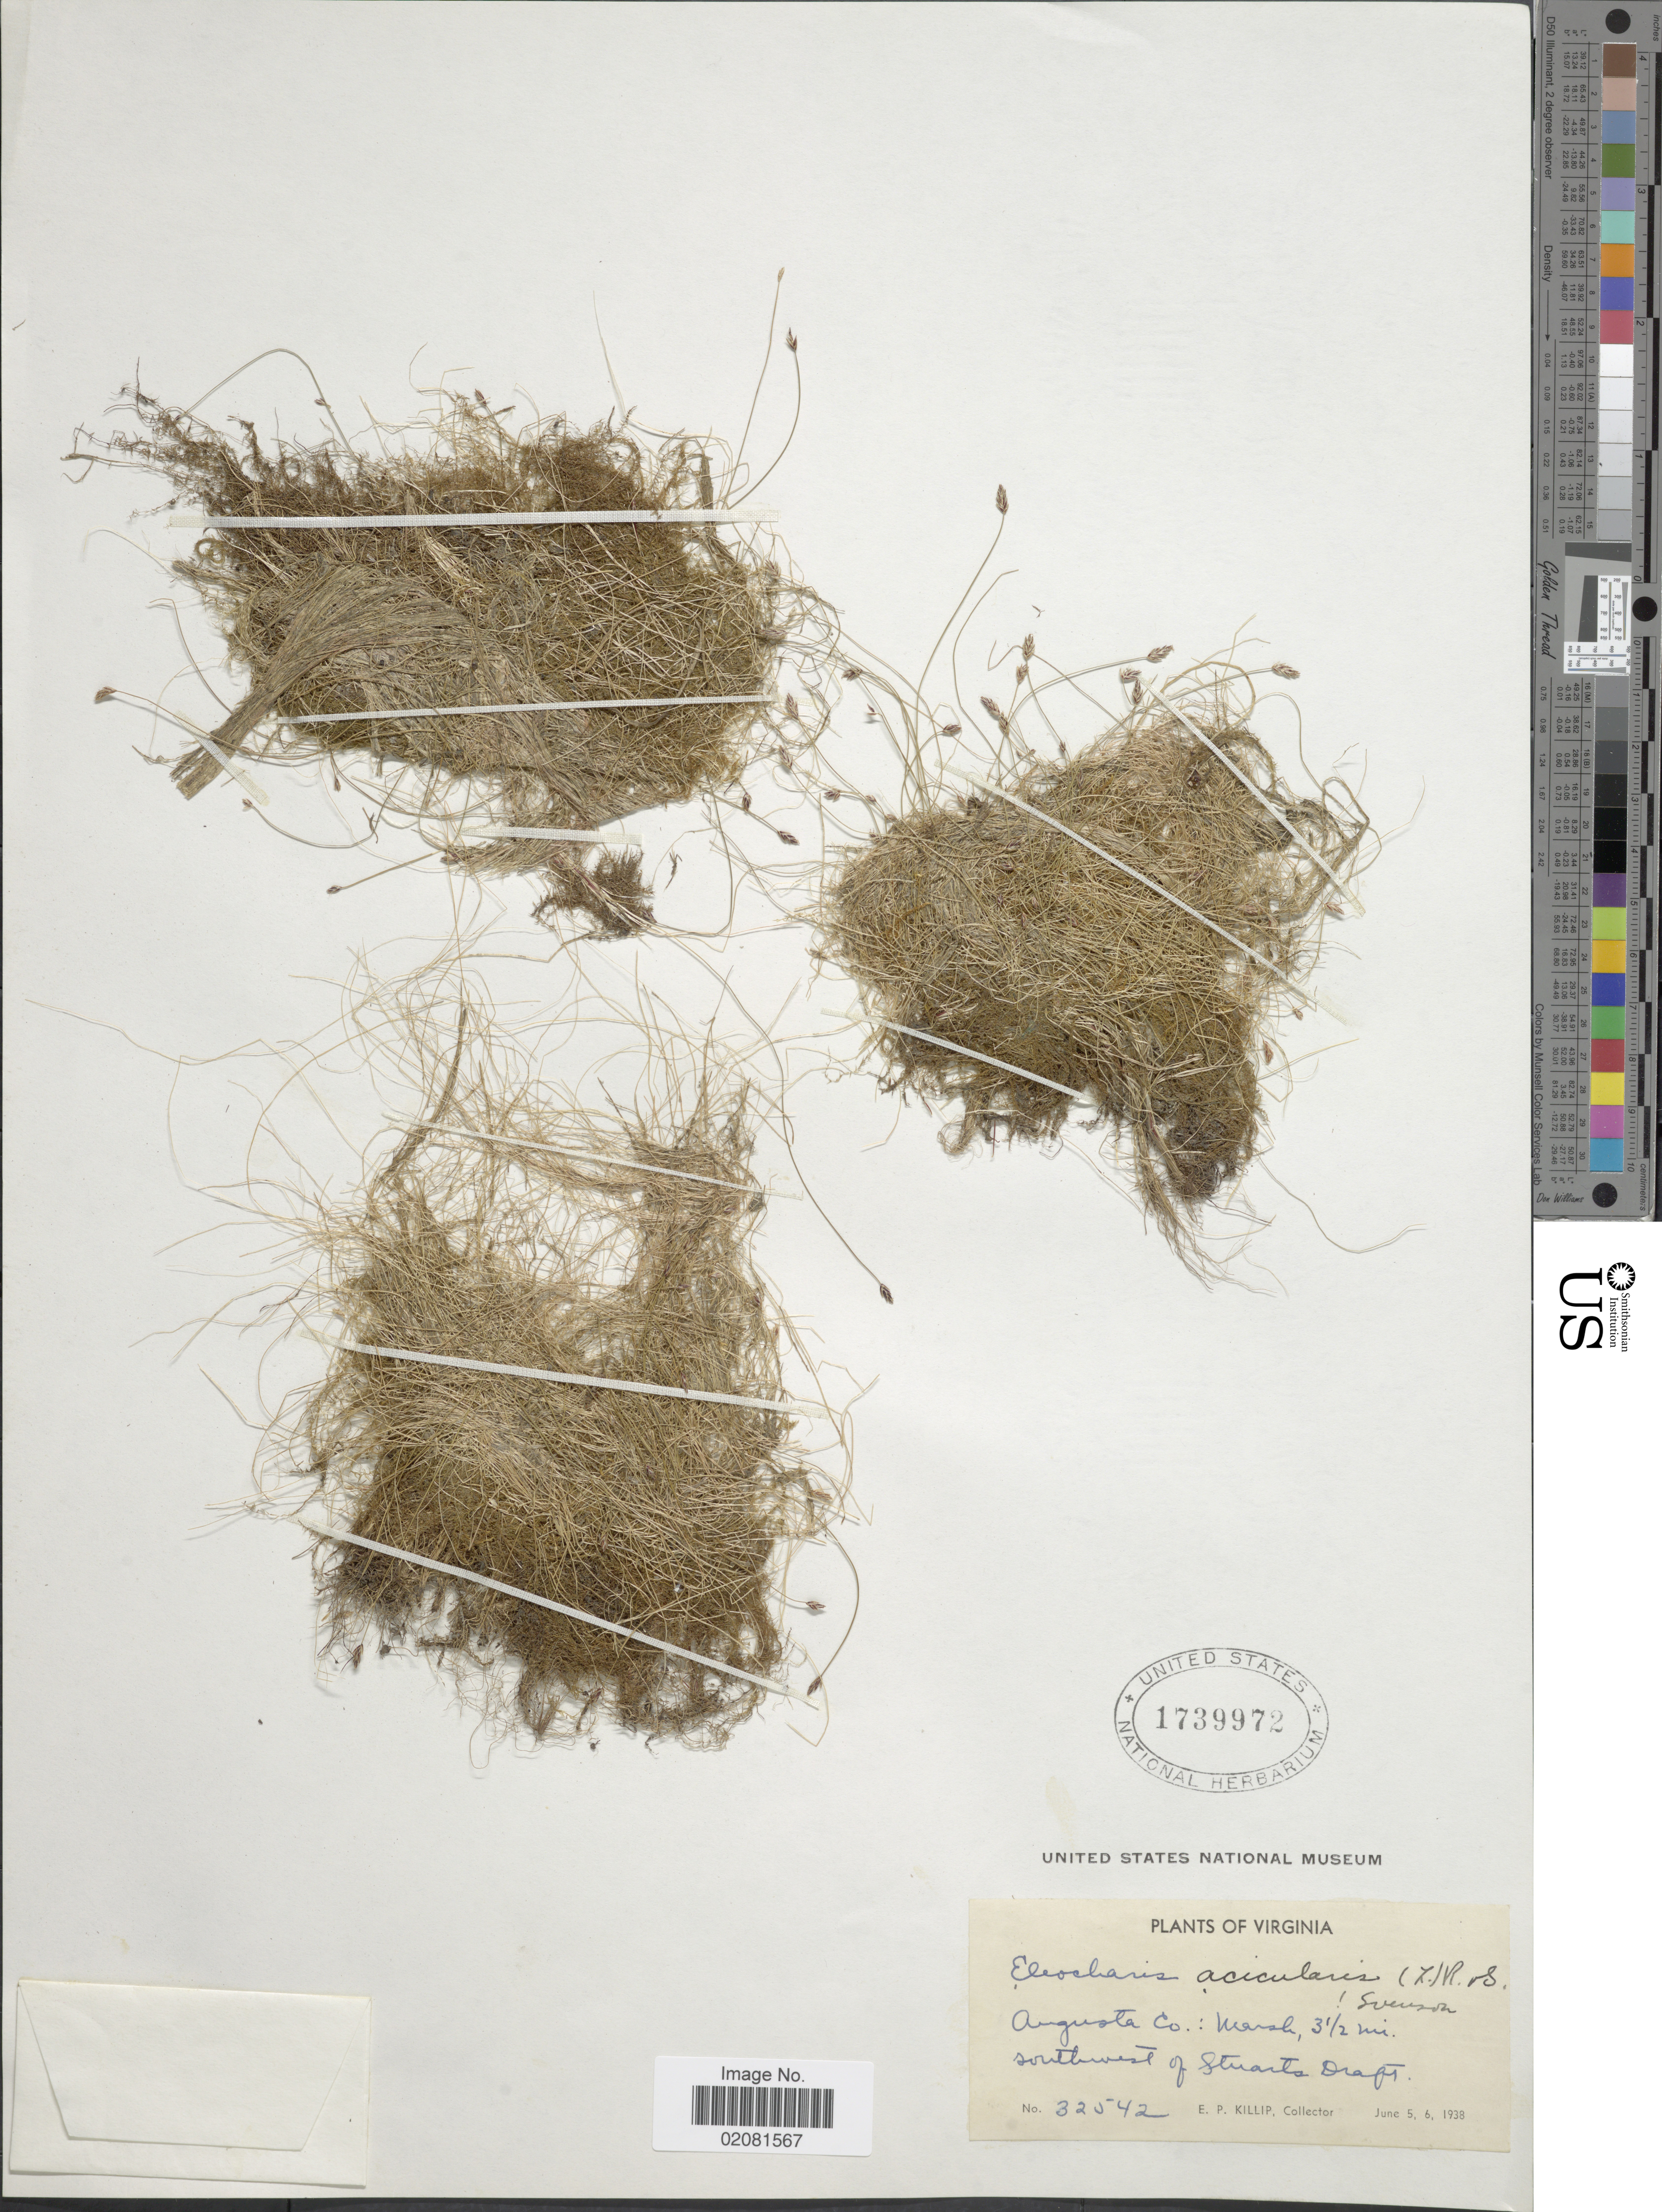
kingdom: Plantae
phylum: Tracheophyta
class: Liliopsida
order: Poales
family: Cyperaceae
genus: Eleocharis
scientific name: Eleocharis acicularis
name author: (L.) Roem. & Schult.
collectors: E. P. Killip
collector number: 32542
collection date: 1938-06-05/1938-06-06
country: United States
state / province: Virginia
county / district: Augusta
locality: Augusta Co.: Marsh, 3½ mi. southwest of Stuarts Draft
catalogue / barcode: US 1739972